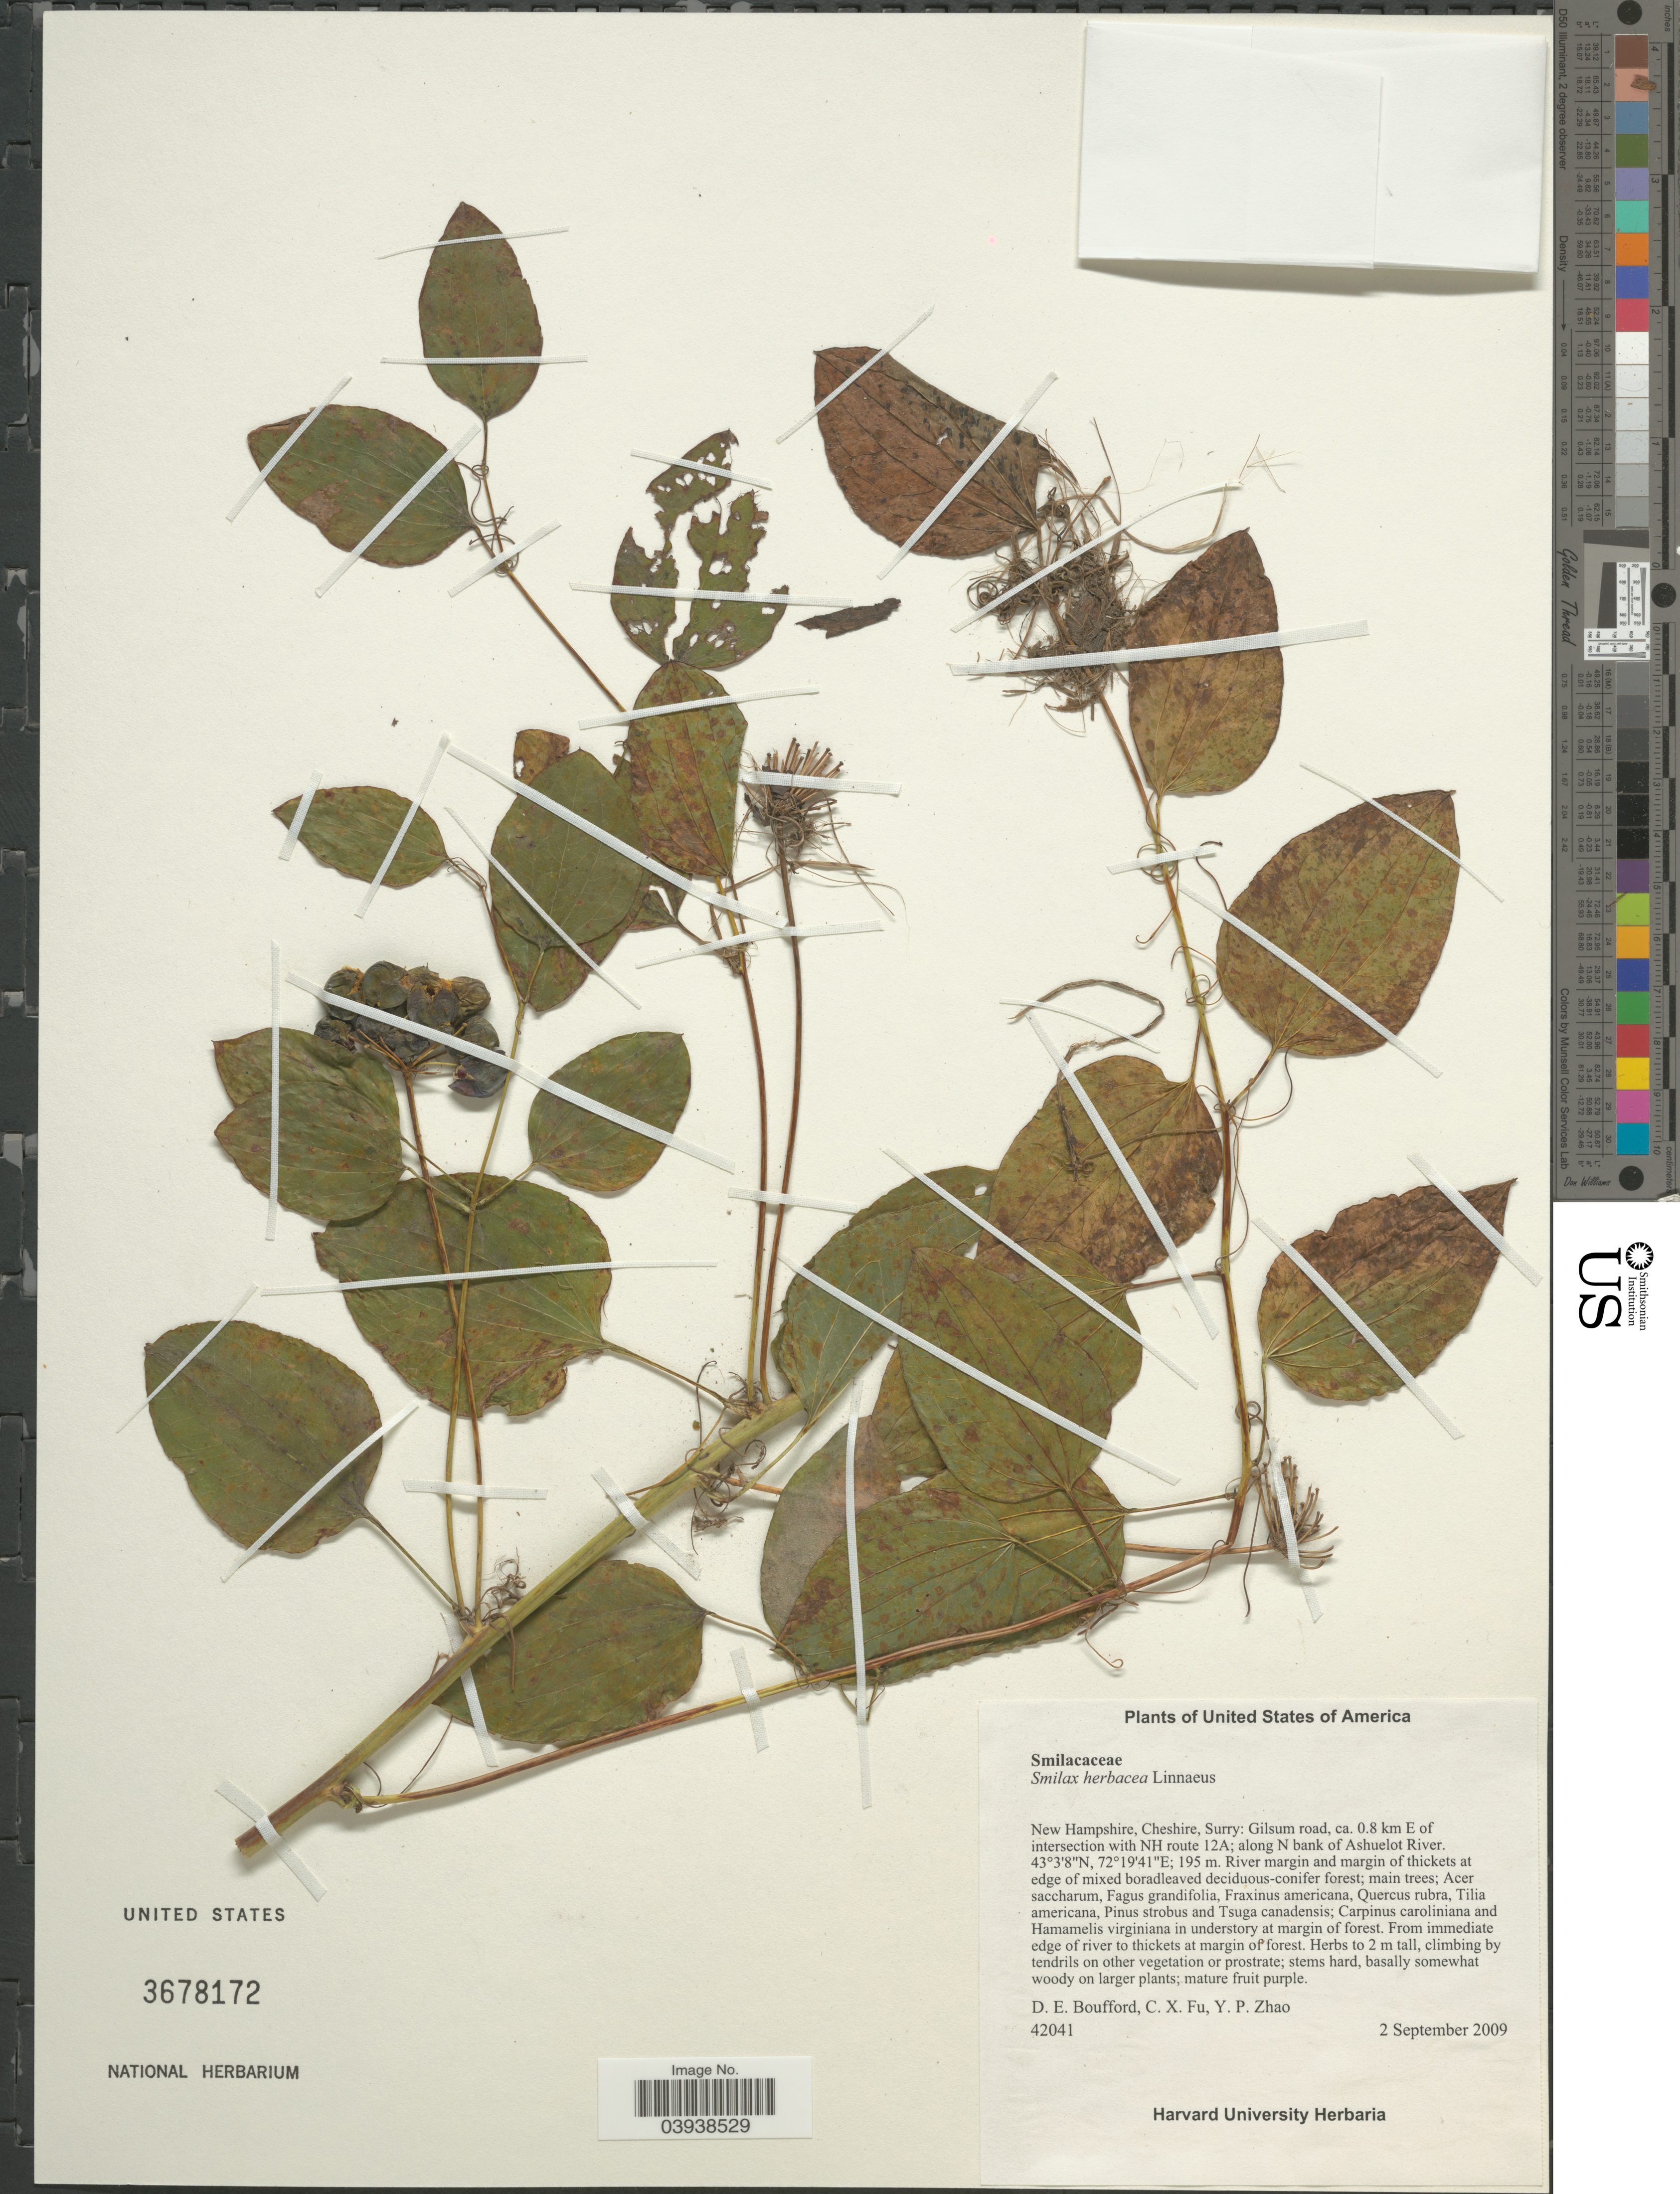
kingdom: Plantae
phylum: Tracheophyta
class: Liliopsida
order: Liliales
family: Smilacaceae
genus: Smilax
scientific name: Smilax herbacea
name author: L.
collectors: D. E. Boufford, C. X. Fu & Y. Zhao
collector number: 42041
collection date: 2009-09-02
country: United States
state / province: New Hampshire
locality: Cheshire, Surry: Gilsum road, ca. 0.8 km E of intersection with NH route 12A; along N bank of Ashuelot River.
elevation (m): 195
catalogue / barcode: US 3678172